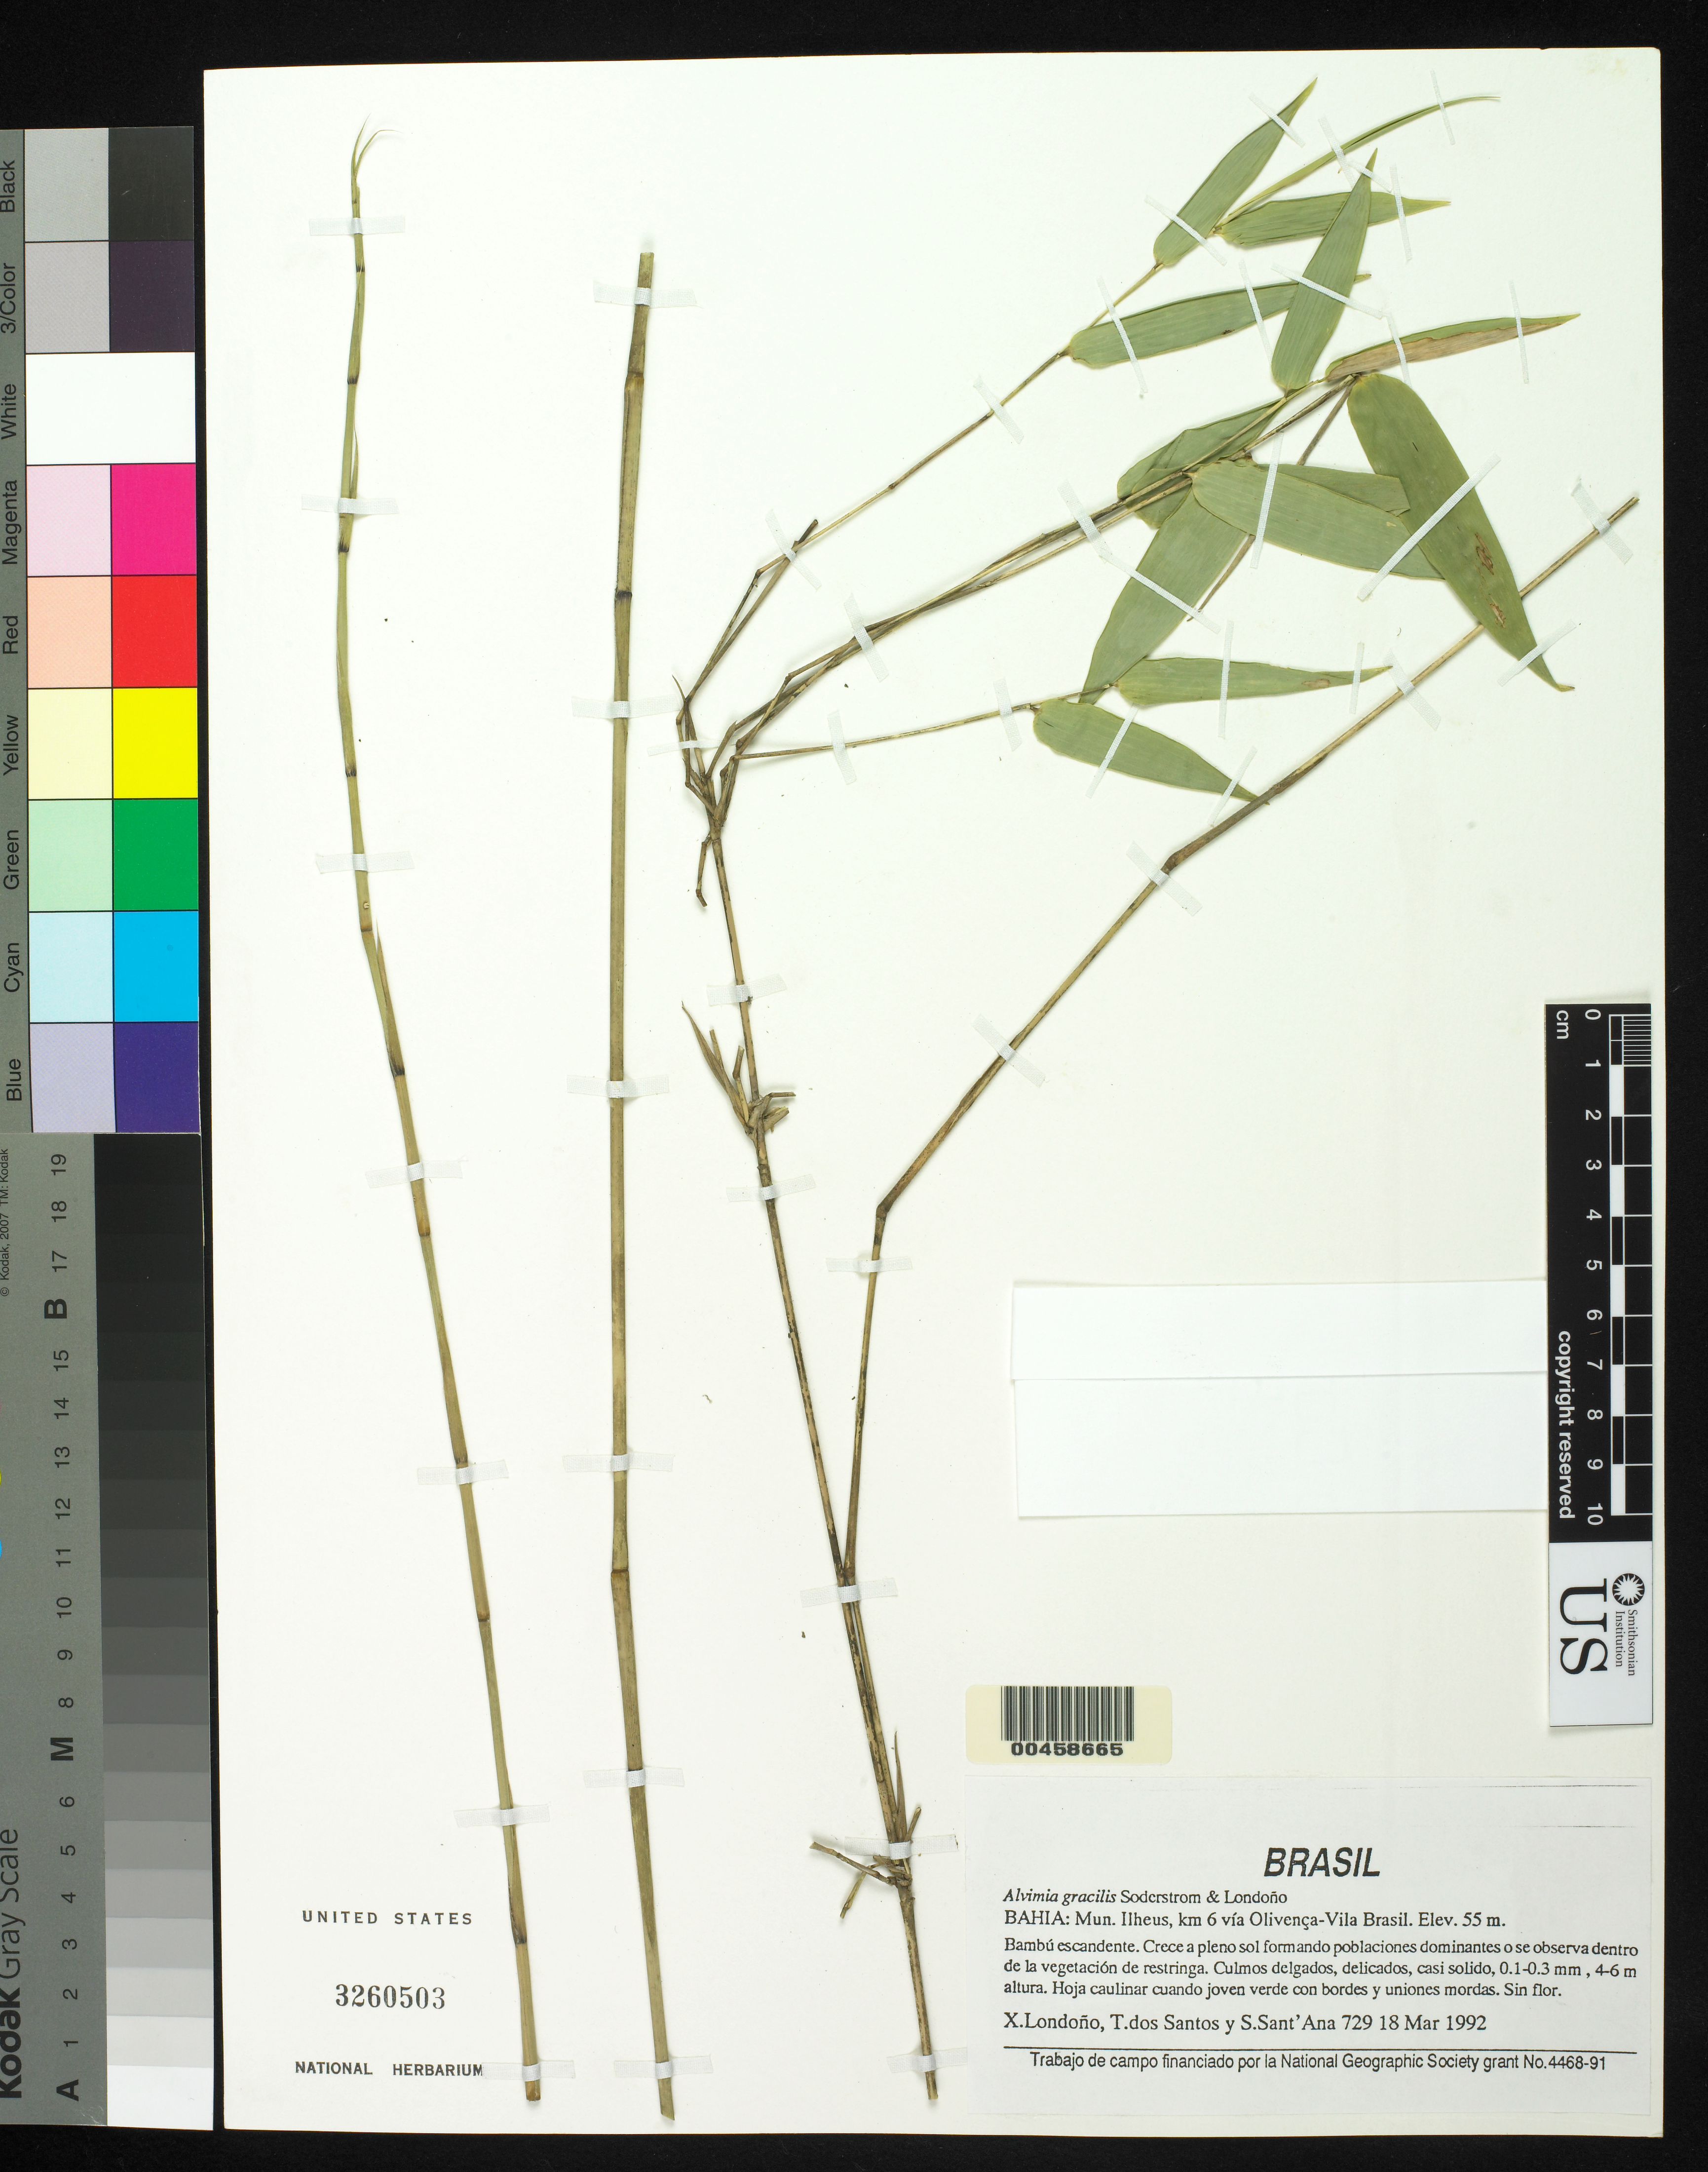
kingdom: Plantae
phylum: Tracheophyta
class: Liliopsida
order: Poales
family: Poaceae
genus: Alvimia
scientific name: Alvimia gracilis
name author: Soderstr. & Londoño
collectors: X. Londoño, T. S. Santos & A. Sant'ana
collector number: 729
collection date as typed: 18 Mar 1992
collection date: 1992-03-18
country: Brazil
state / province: Bahia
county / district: Ilhéus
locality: Olivenca - vila-brasil, km 6 via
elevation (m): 55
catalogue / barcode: US 3260503